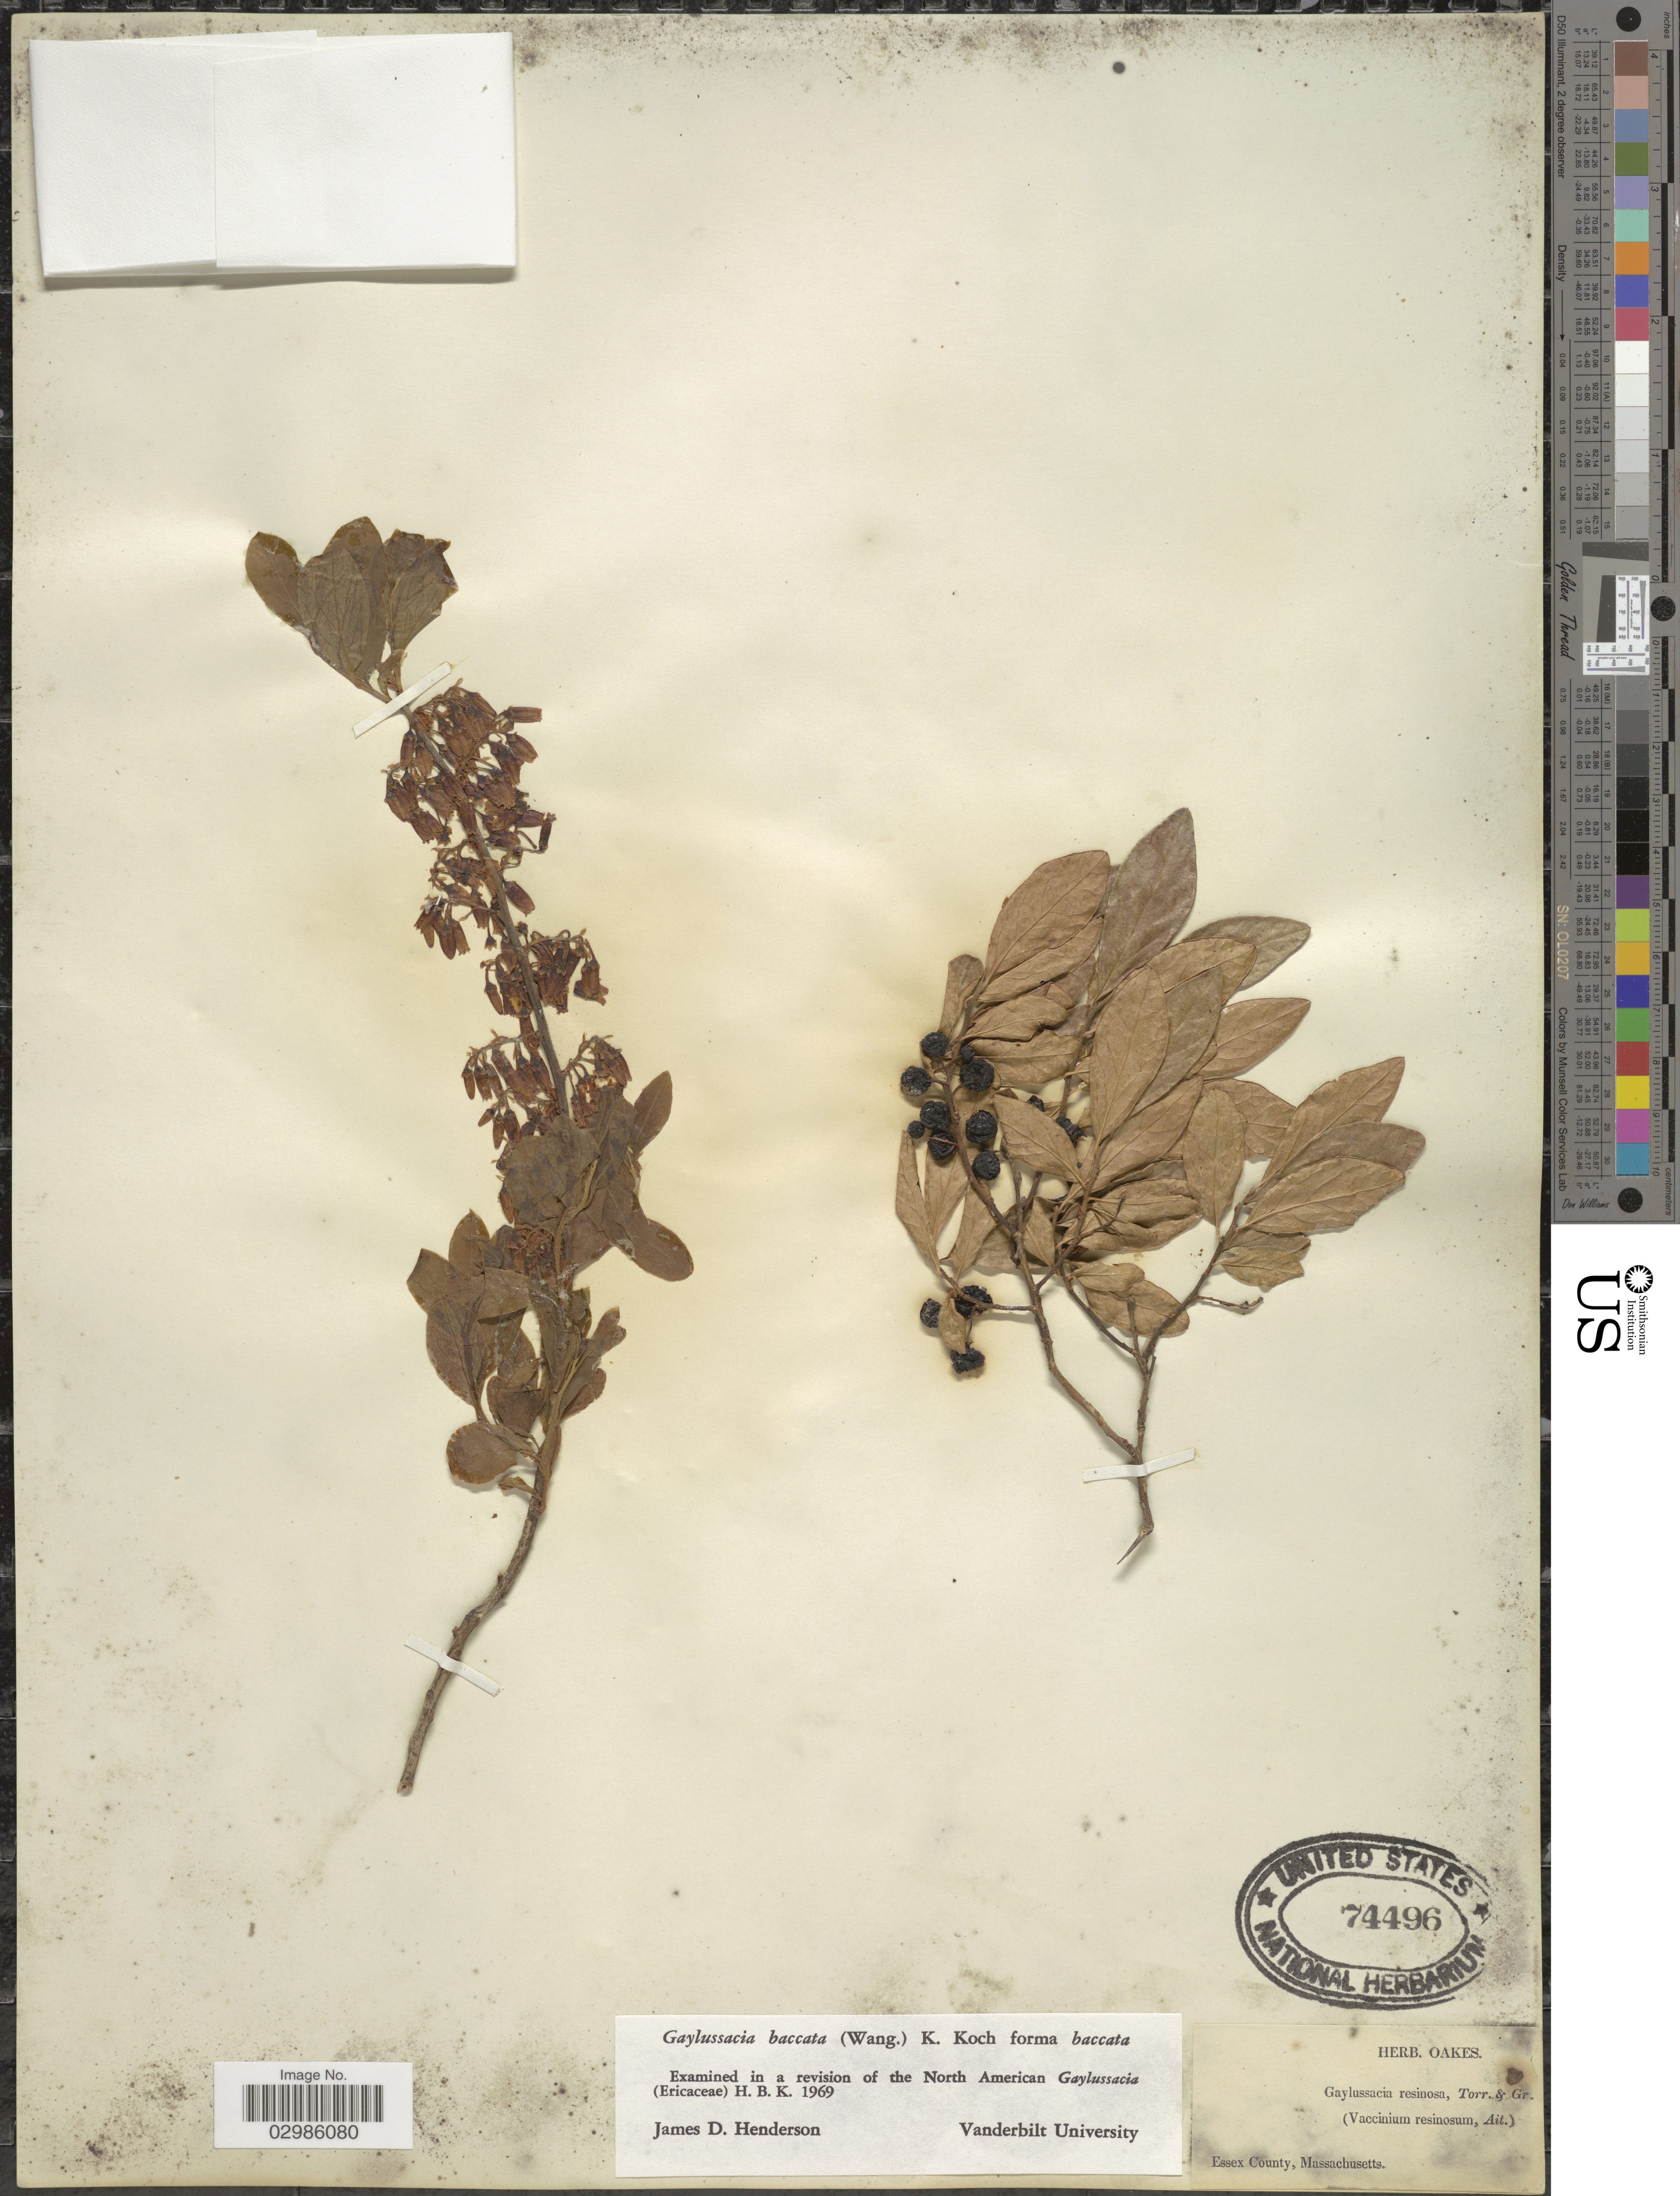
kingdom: Plantae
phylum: Tracheophyta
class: Magnoliopsida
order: Ericales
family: Ericaceae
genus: Gaylussacia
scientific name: Gaylussacia baccata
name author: (Wangenh.) K. Koch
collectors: ex herb. Oakes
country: United States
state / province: Massachusetts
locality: Essex County.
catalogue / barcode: US 74496